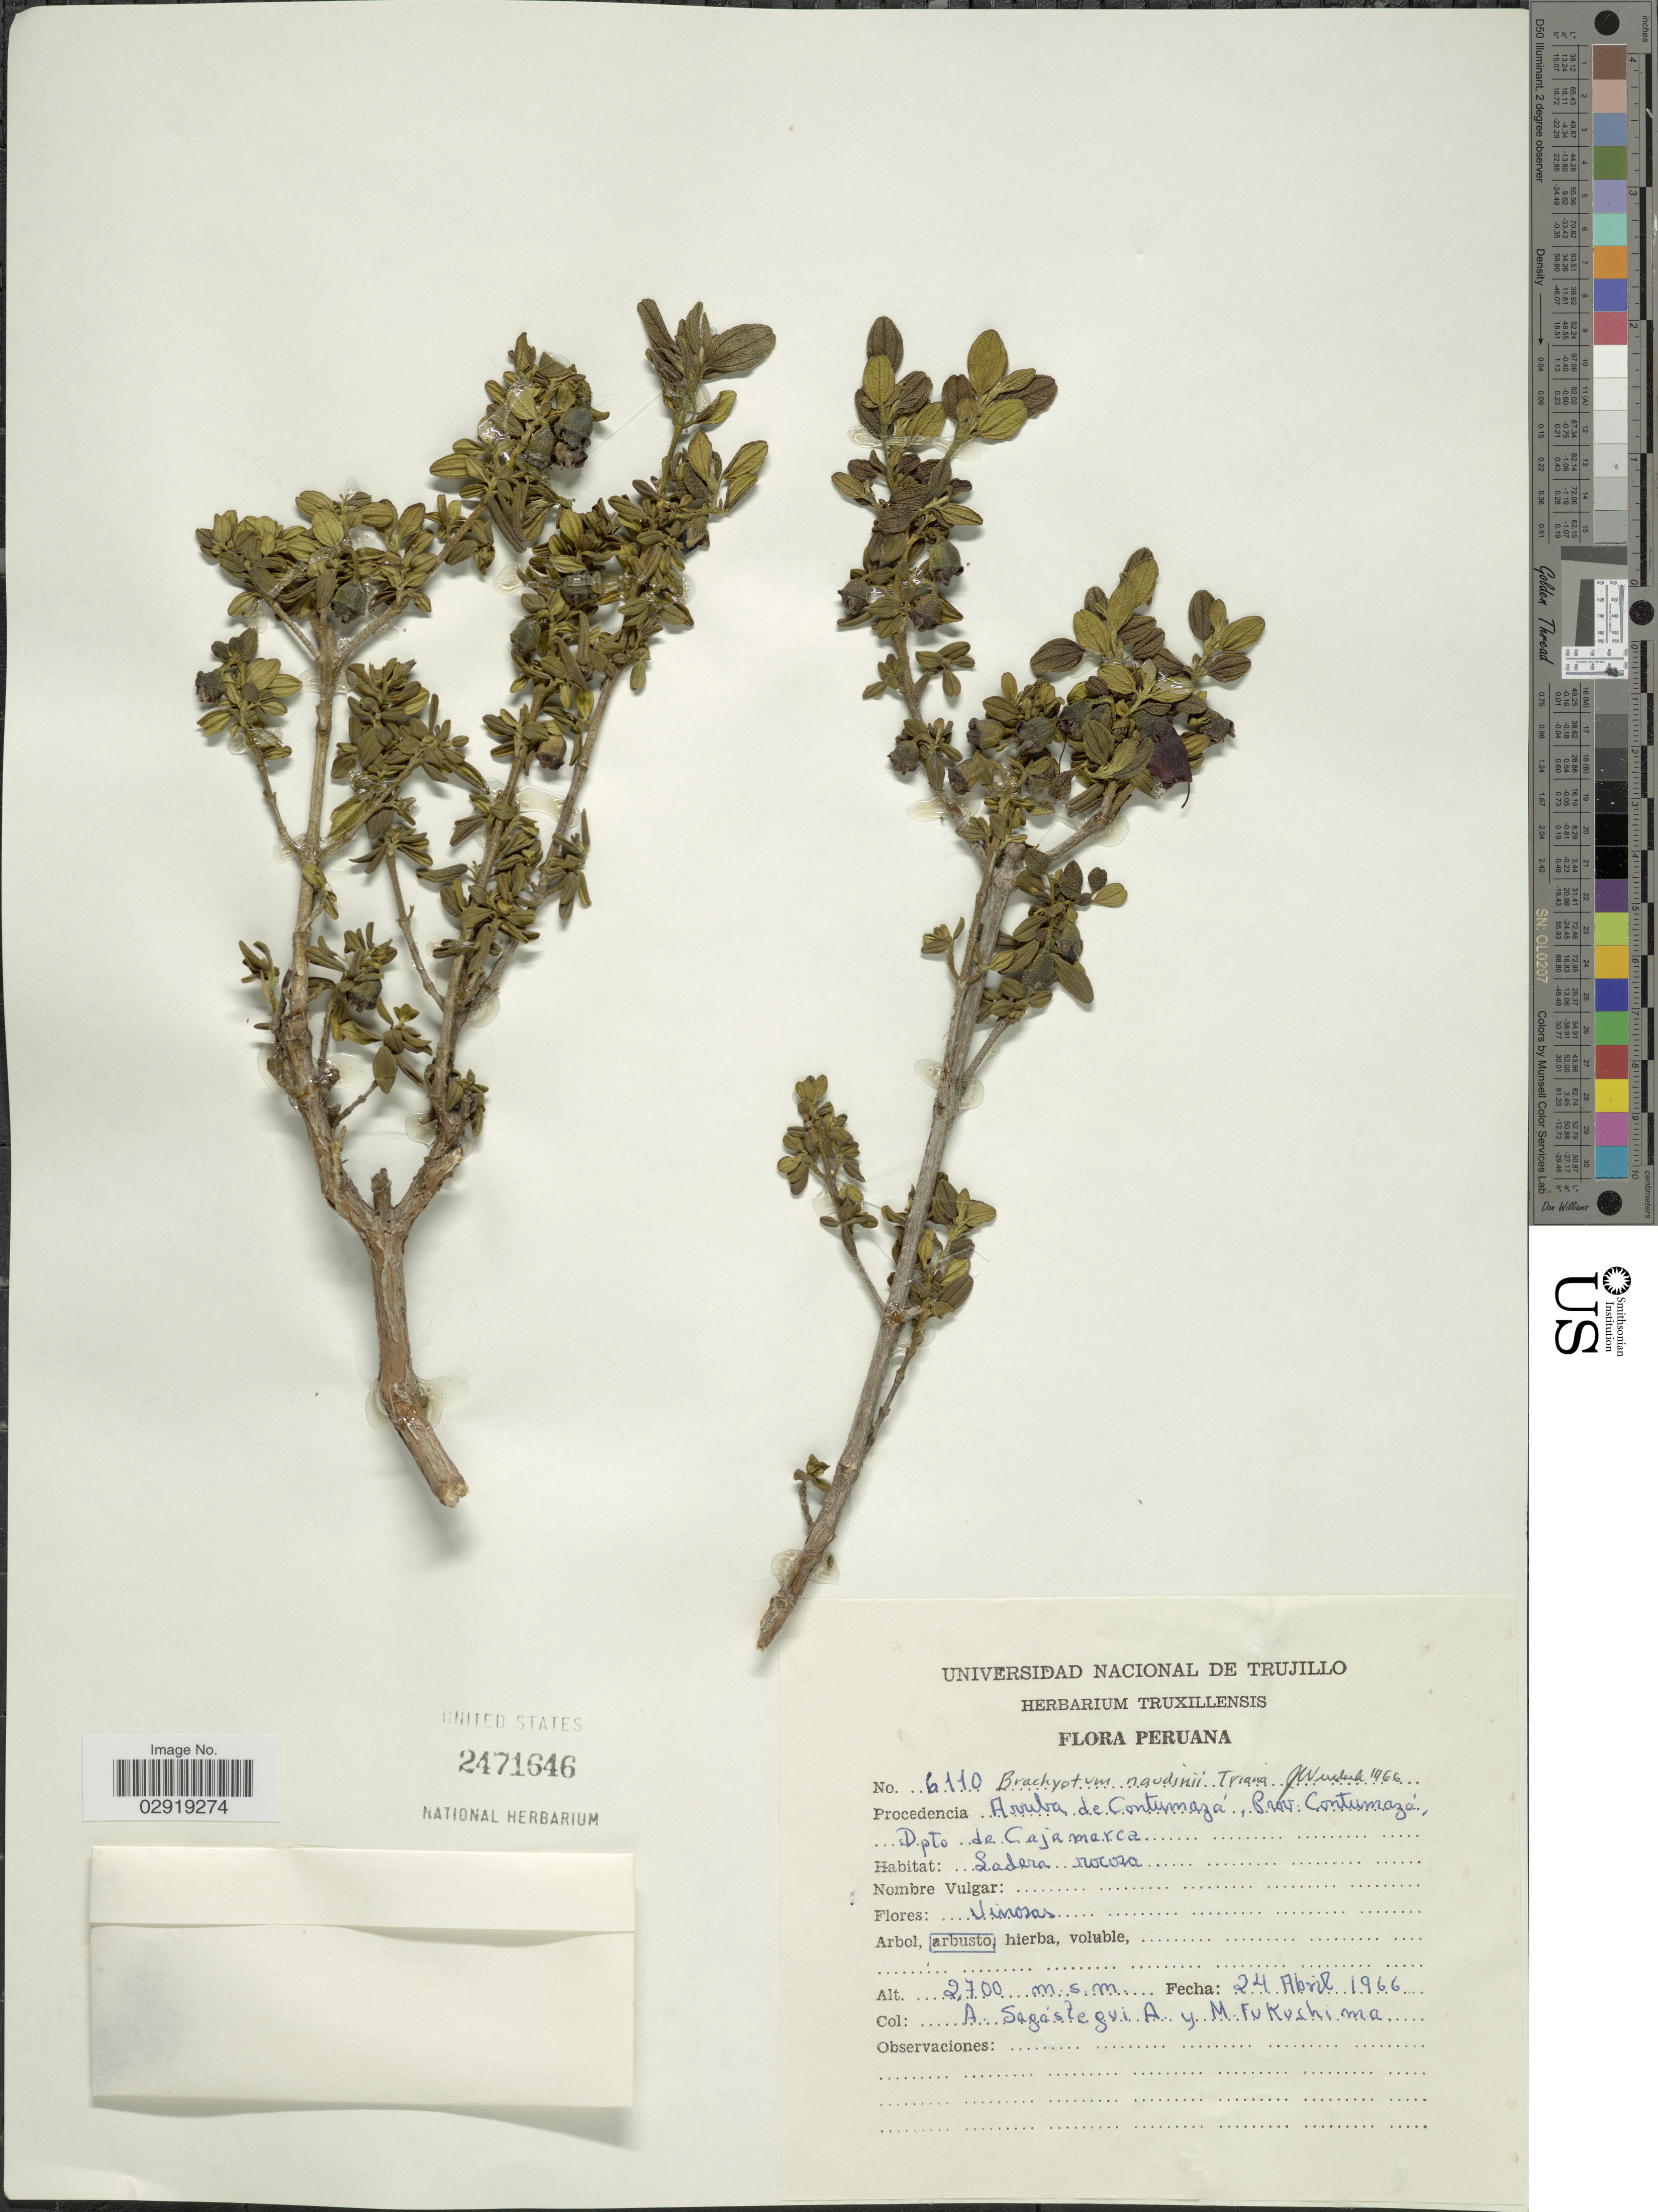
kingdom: Plantae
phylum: Tracheophyta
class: Magnoliopsida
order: Myrtales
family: Melastomataceae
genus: Brachyotum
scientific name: Brachyotum naudinii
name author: Triana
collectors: A. Sagástegui A. & M. Fukushima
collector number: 6110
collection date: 1966-04-24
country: Peru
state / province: Cajamarca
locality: Arriba de Contumazá, Prov. Contumazá, Dpto. de Cajamarca.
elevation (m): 2700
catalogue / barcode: US 2471646